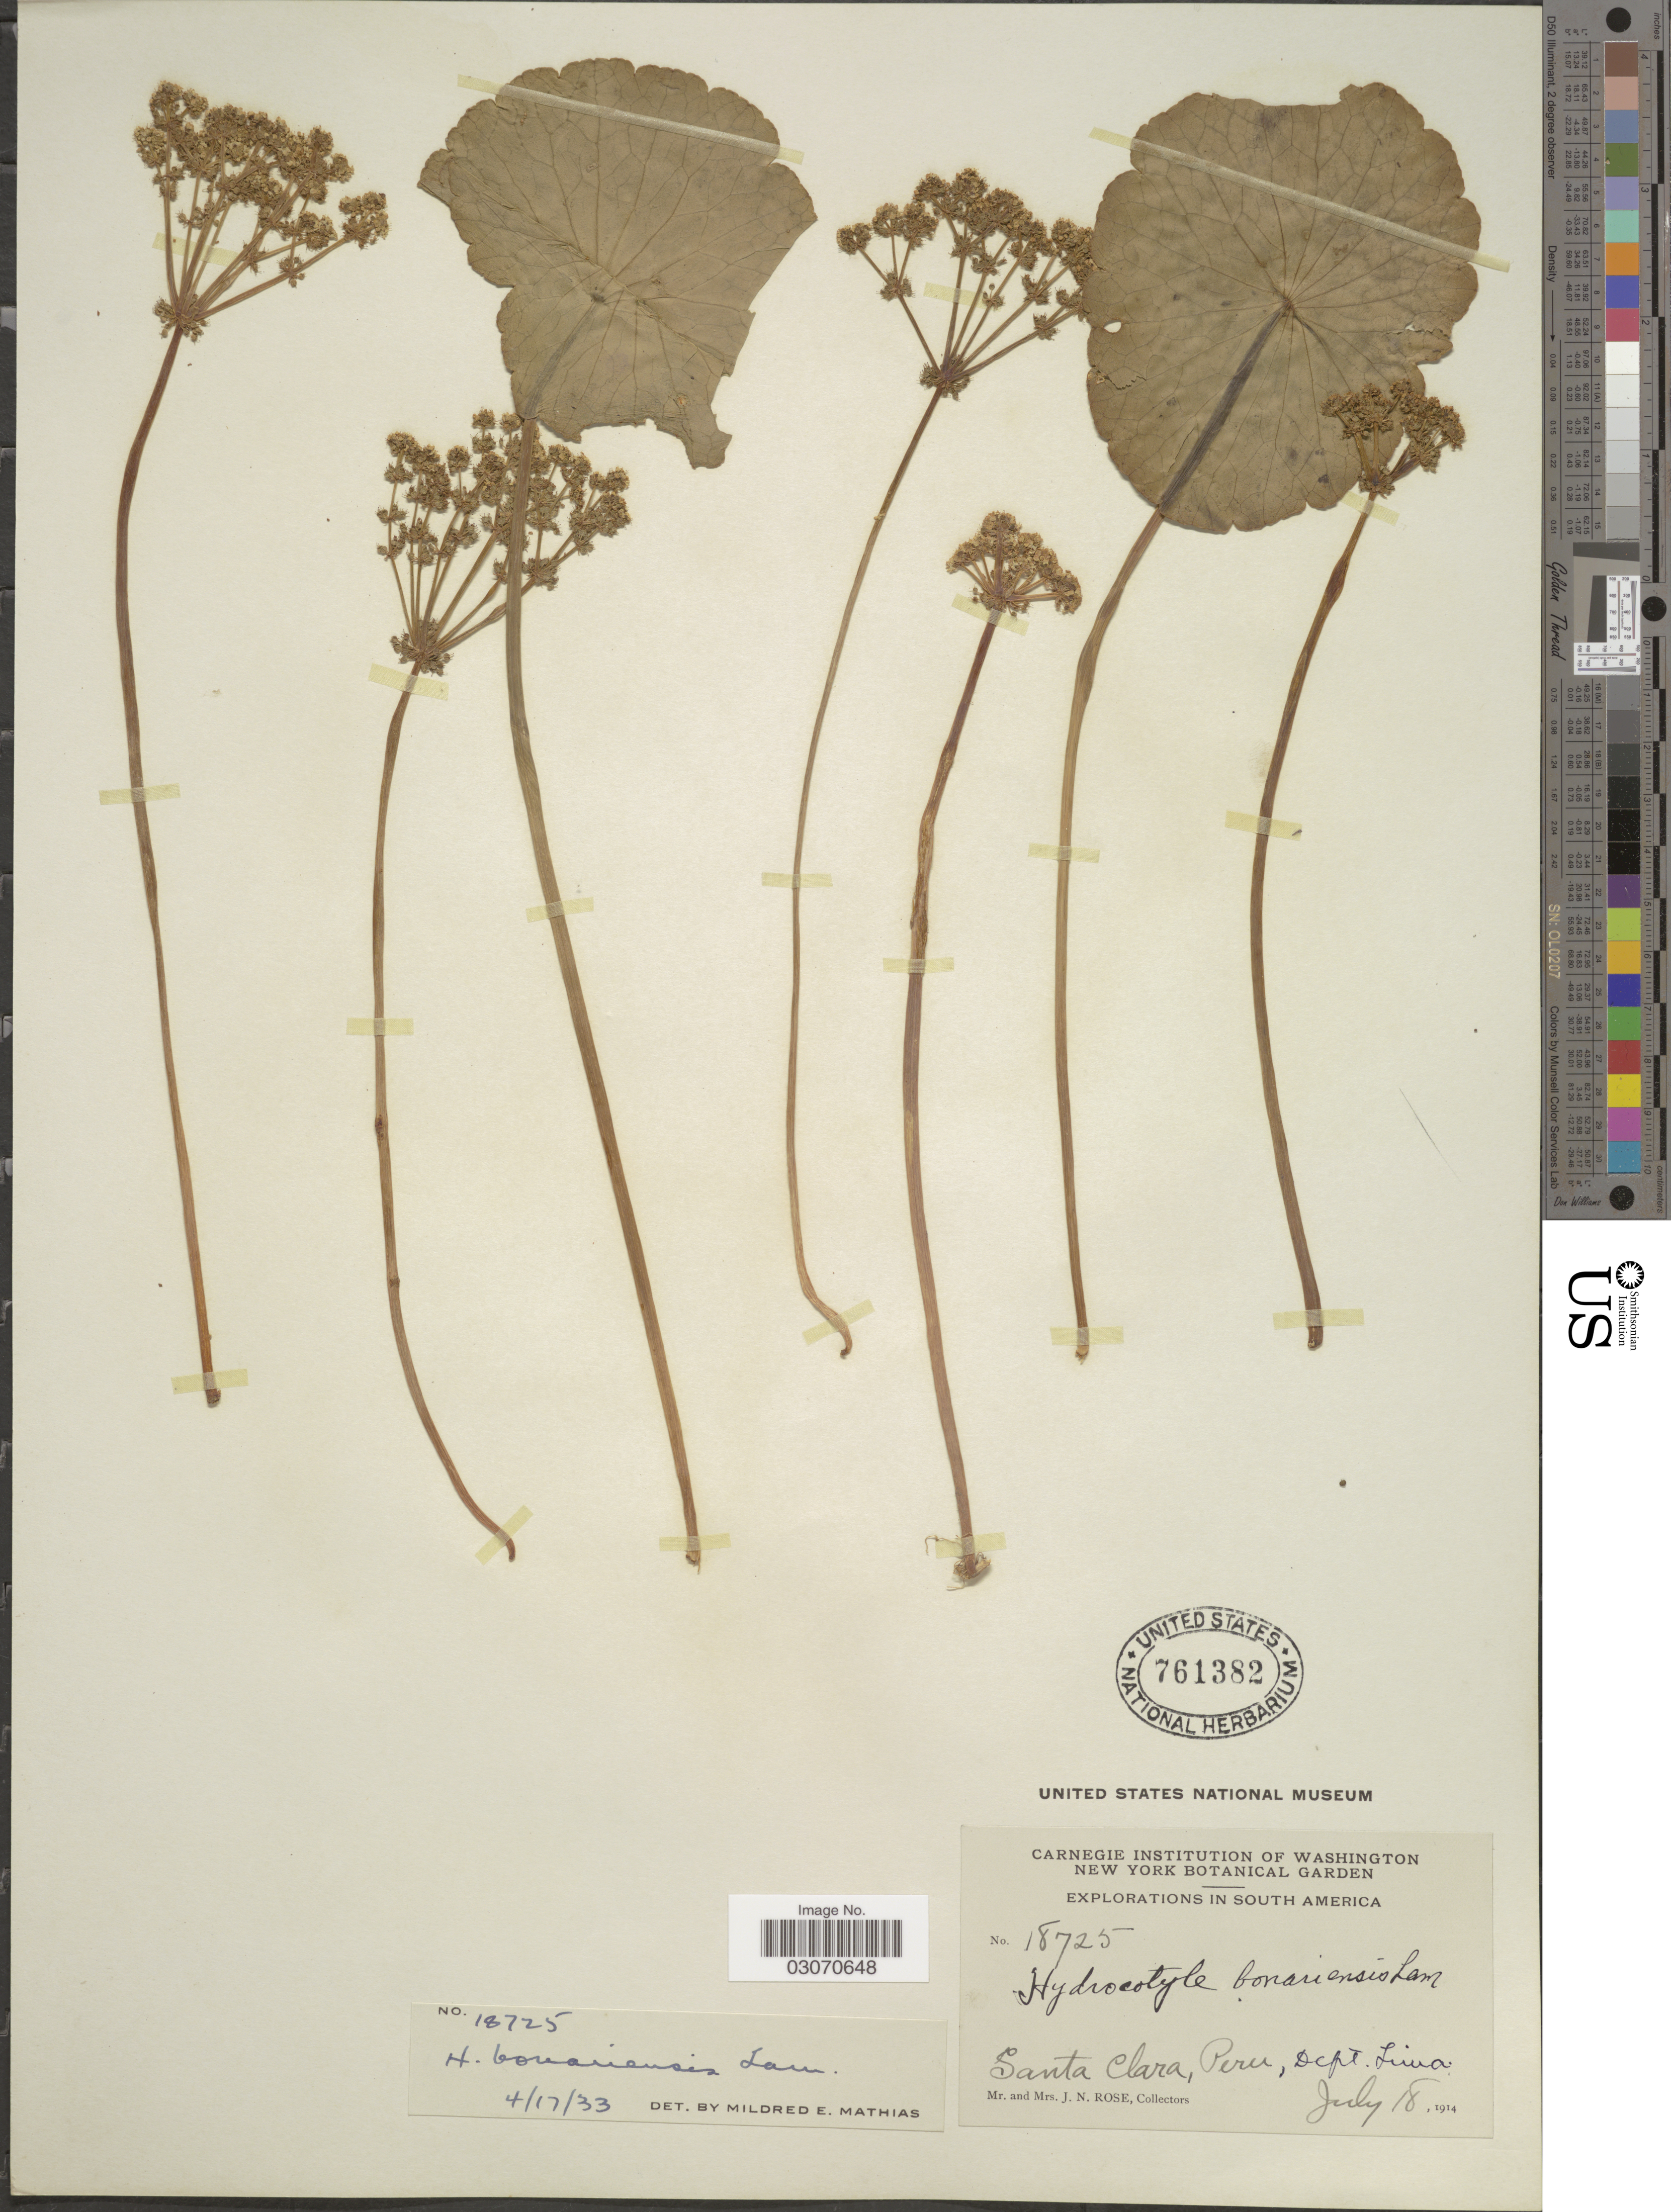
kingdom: Plantae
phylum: Tracheophyta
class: Magnoliopsida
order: Apiales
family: Araliaceae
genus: Hydrocotyle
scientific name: Hydrocotyle bonariensis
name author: Lam.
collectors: J. N. Rose & L. B. Rose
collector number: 18725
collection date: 1914-07-18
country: Peru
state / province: Lima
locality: Santa Clara, Dept. Lima.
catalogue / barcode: US 761382